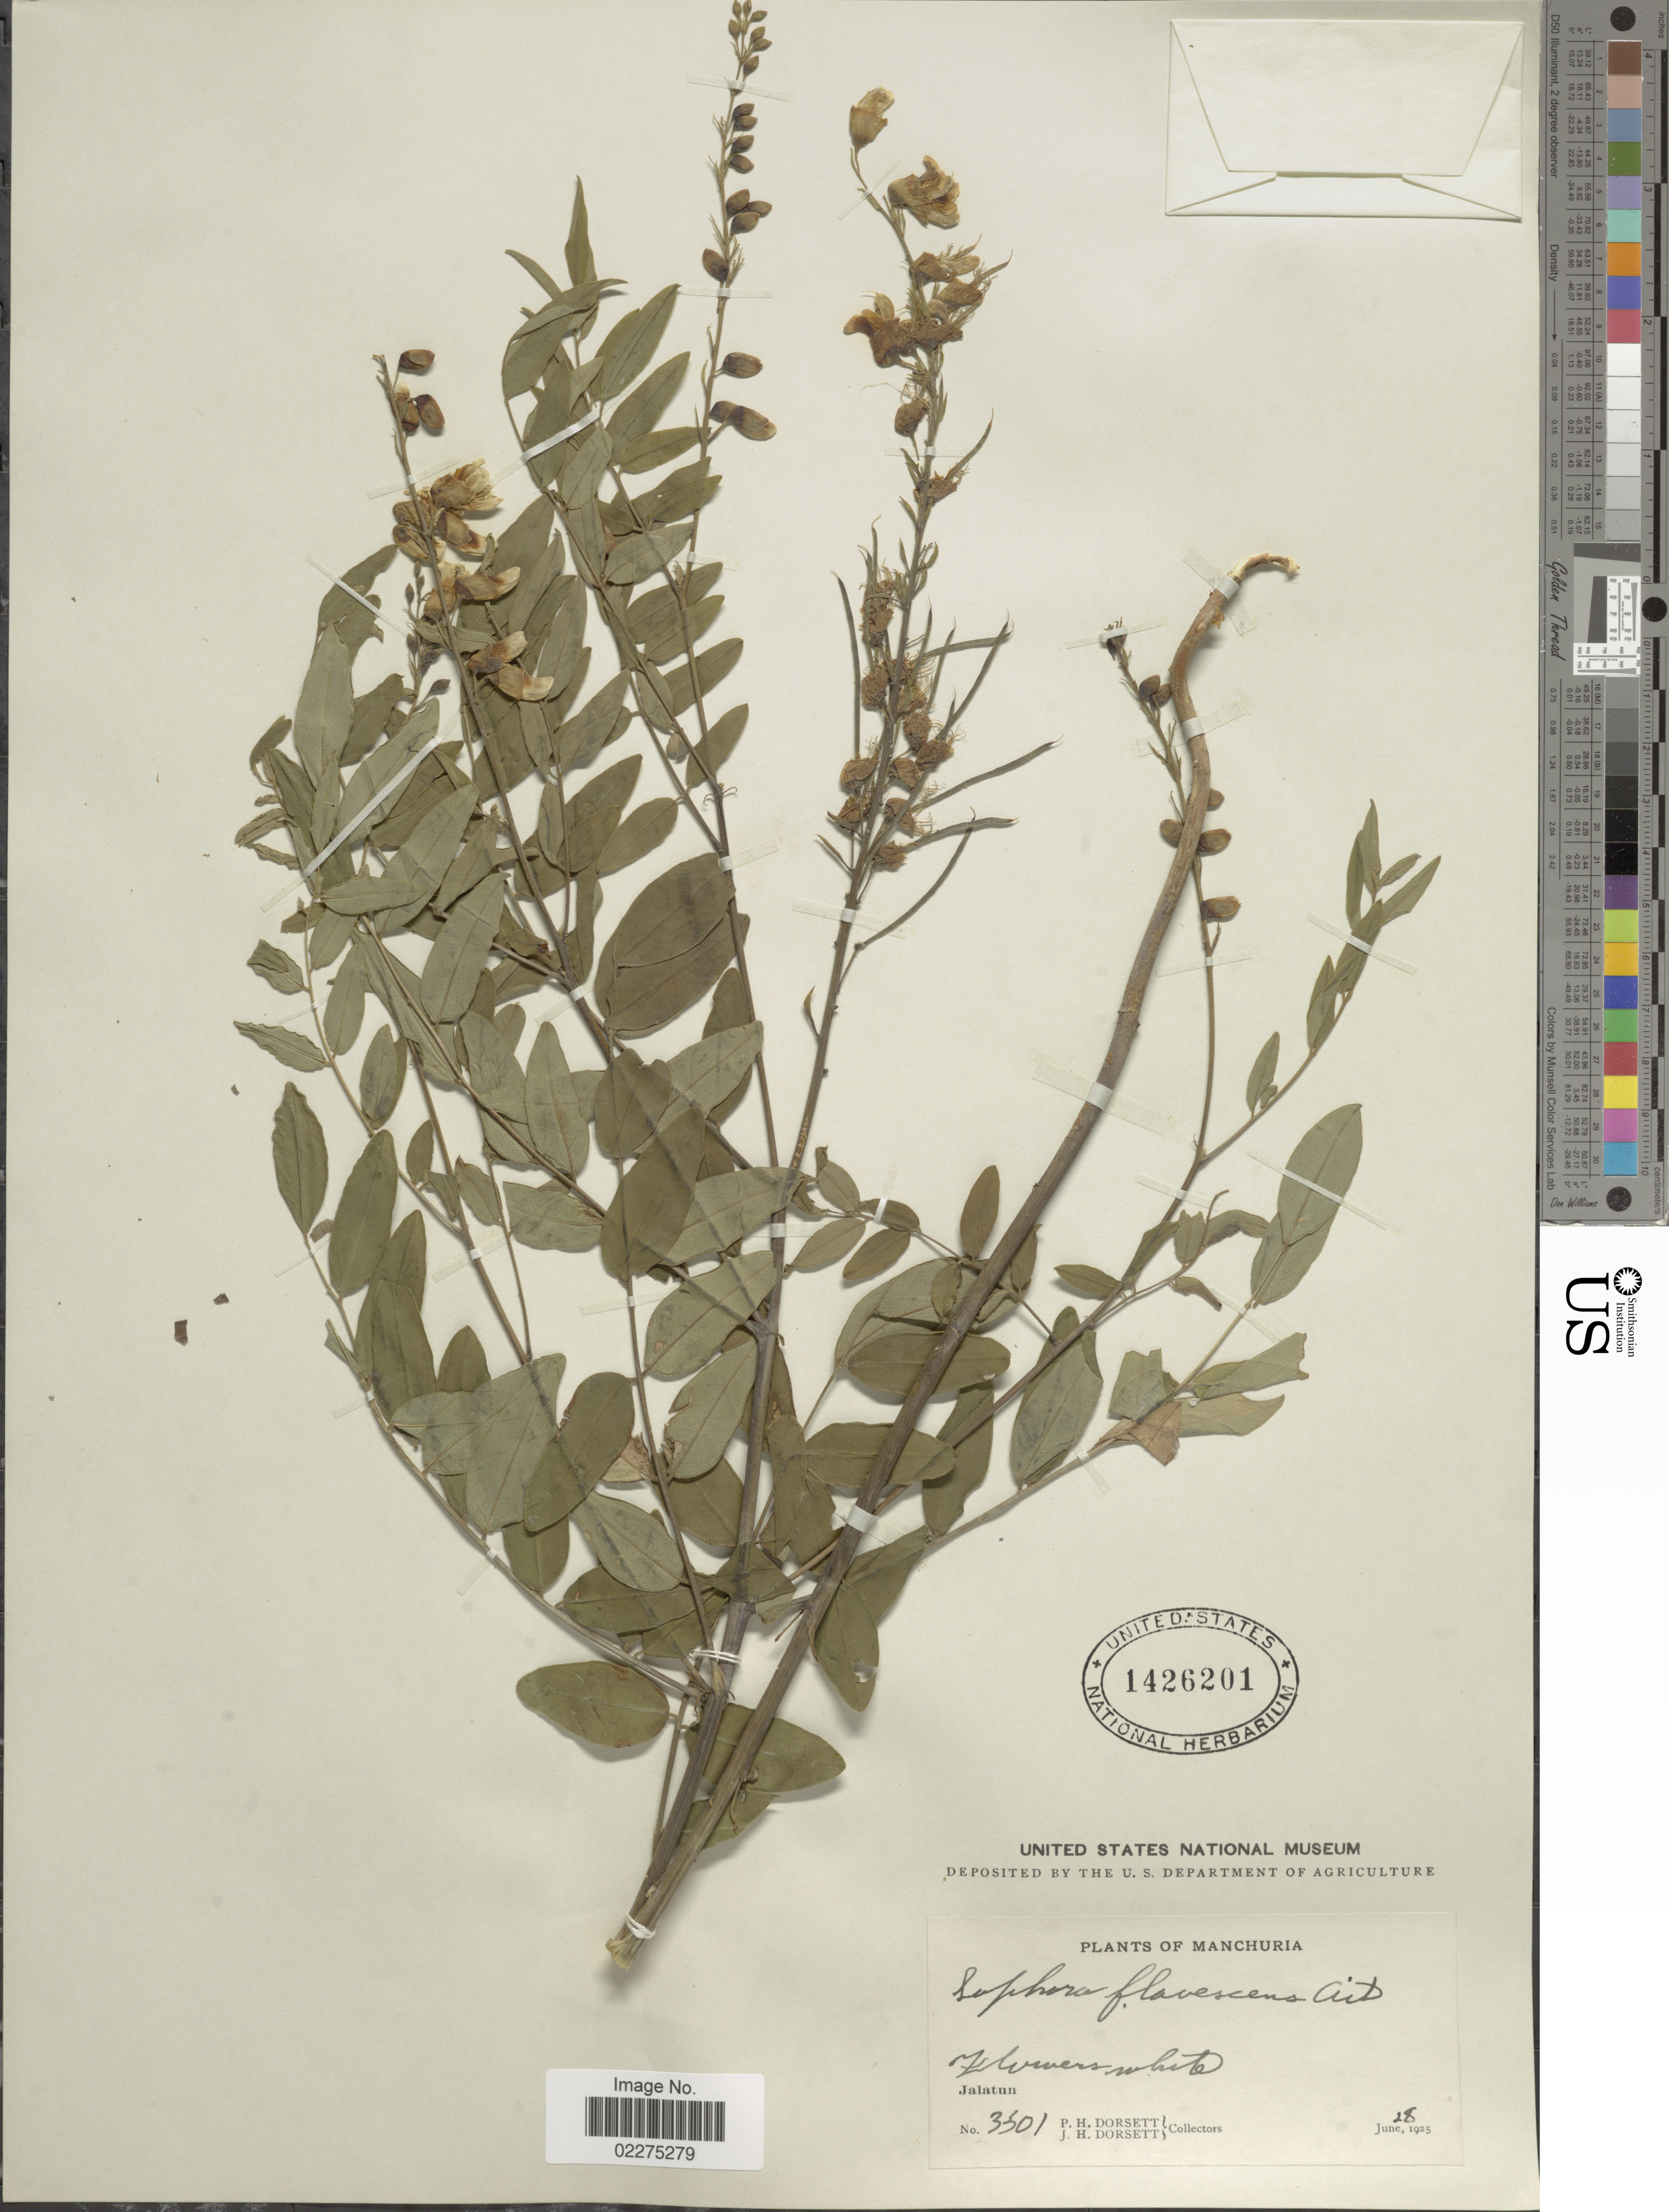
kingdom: Plantae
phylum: Tracheophyta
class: Magnoliopsida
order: Fabales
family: Fabaceae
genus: Sophora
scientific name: Sophora flavescens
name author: Aiton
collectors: P. H. Dorsett & J. Dorsett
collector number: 3301*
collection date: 1925-06-28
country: China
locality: Manchuria. Jalatun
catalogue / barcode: US 1426201